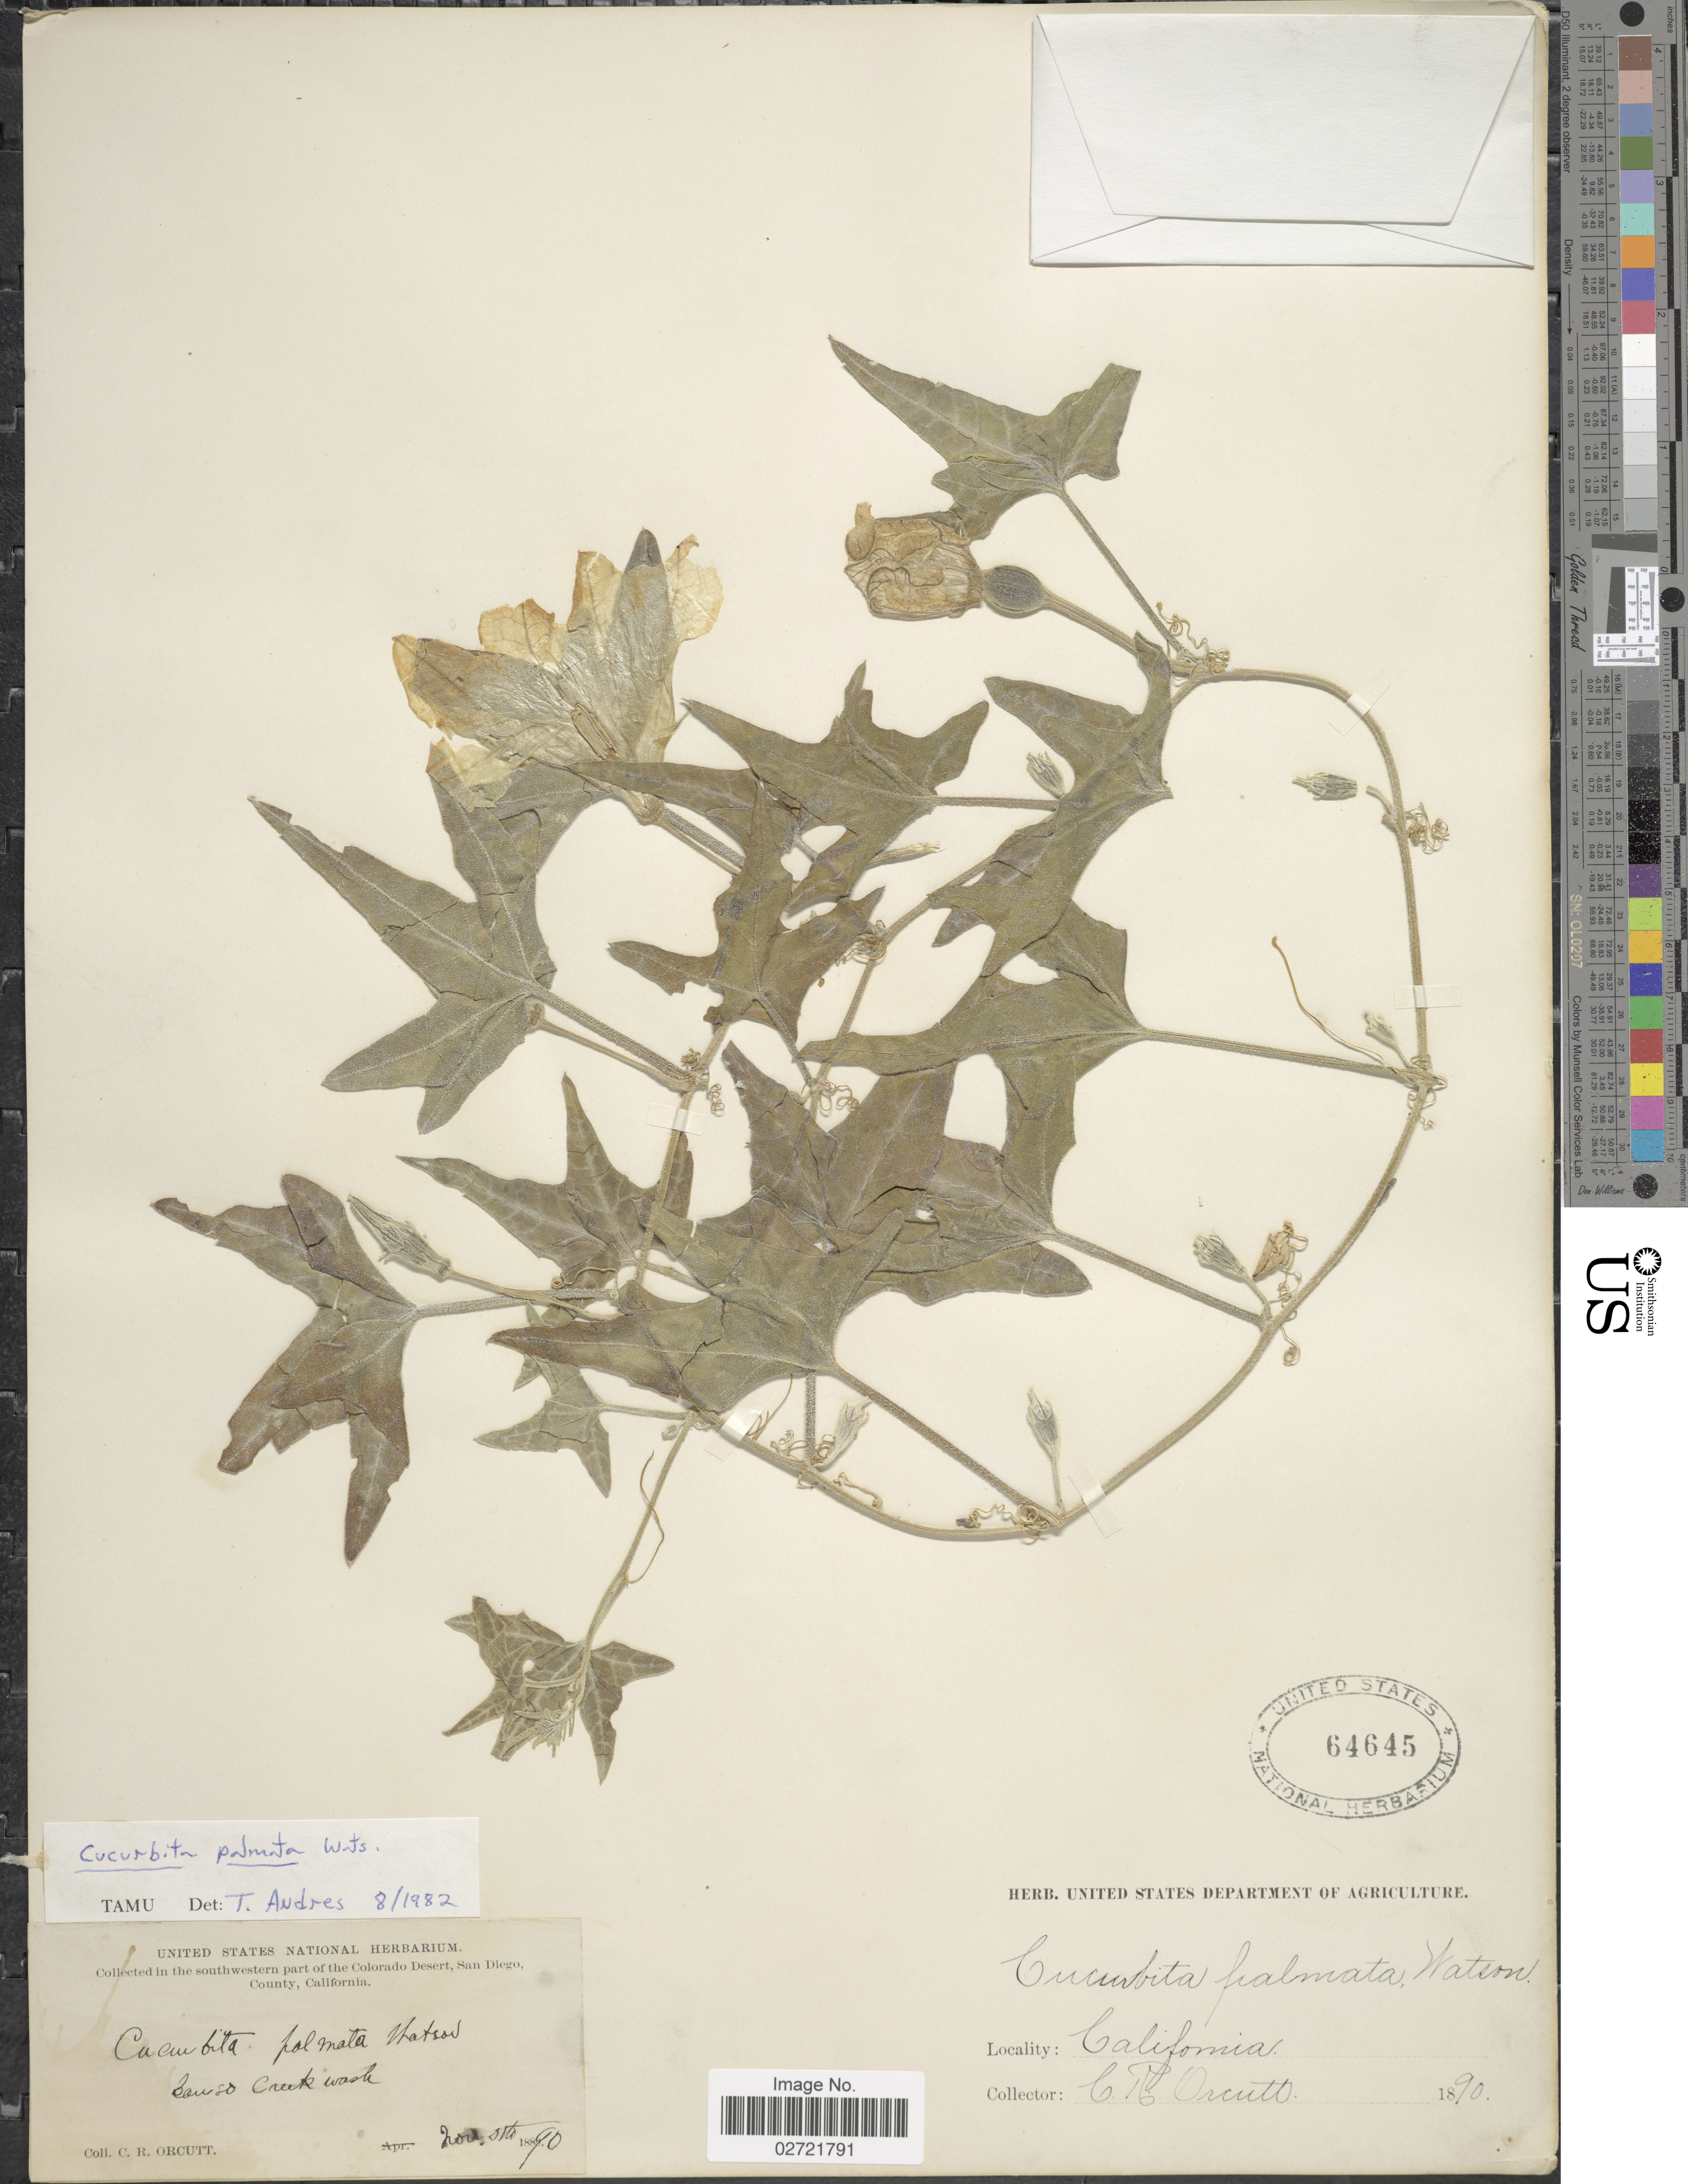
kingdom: Plantae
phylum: Tracheophyta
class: Magnoliopsida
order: Cucurbitales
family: Cucurbitaceae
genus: Cucurbita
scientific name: Cucurbita palmata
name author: S. Watson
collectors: C. R. Orcutt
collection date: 1890-11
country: United States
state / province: California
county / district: San Diego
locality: In the southwestern part of the Colorado Desert, San Diego, County, Canso Creek wash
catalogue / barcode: US 64645